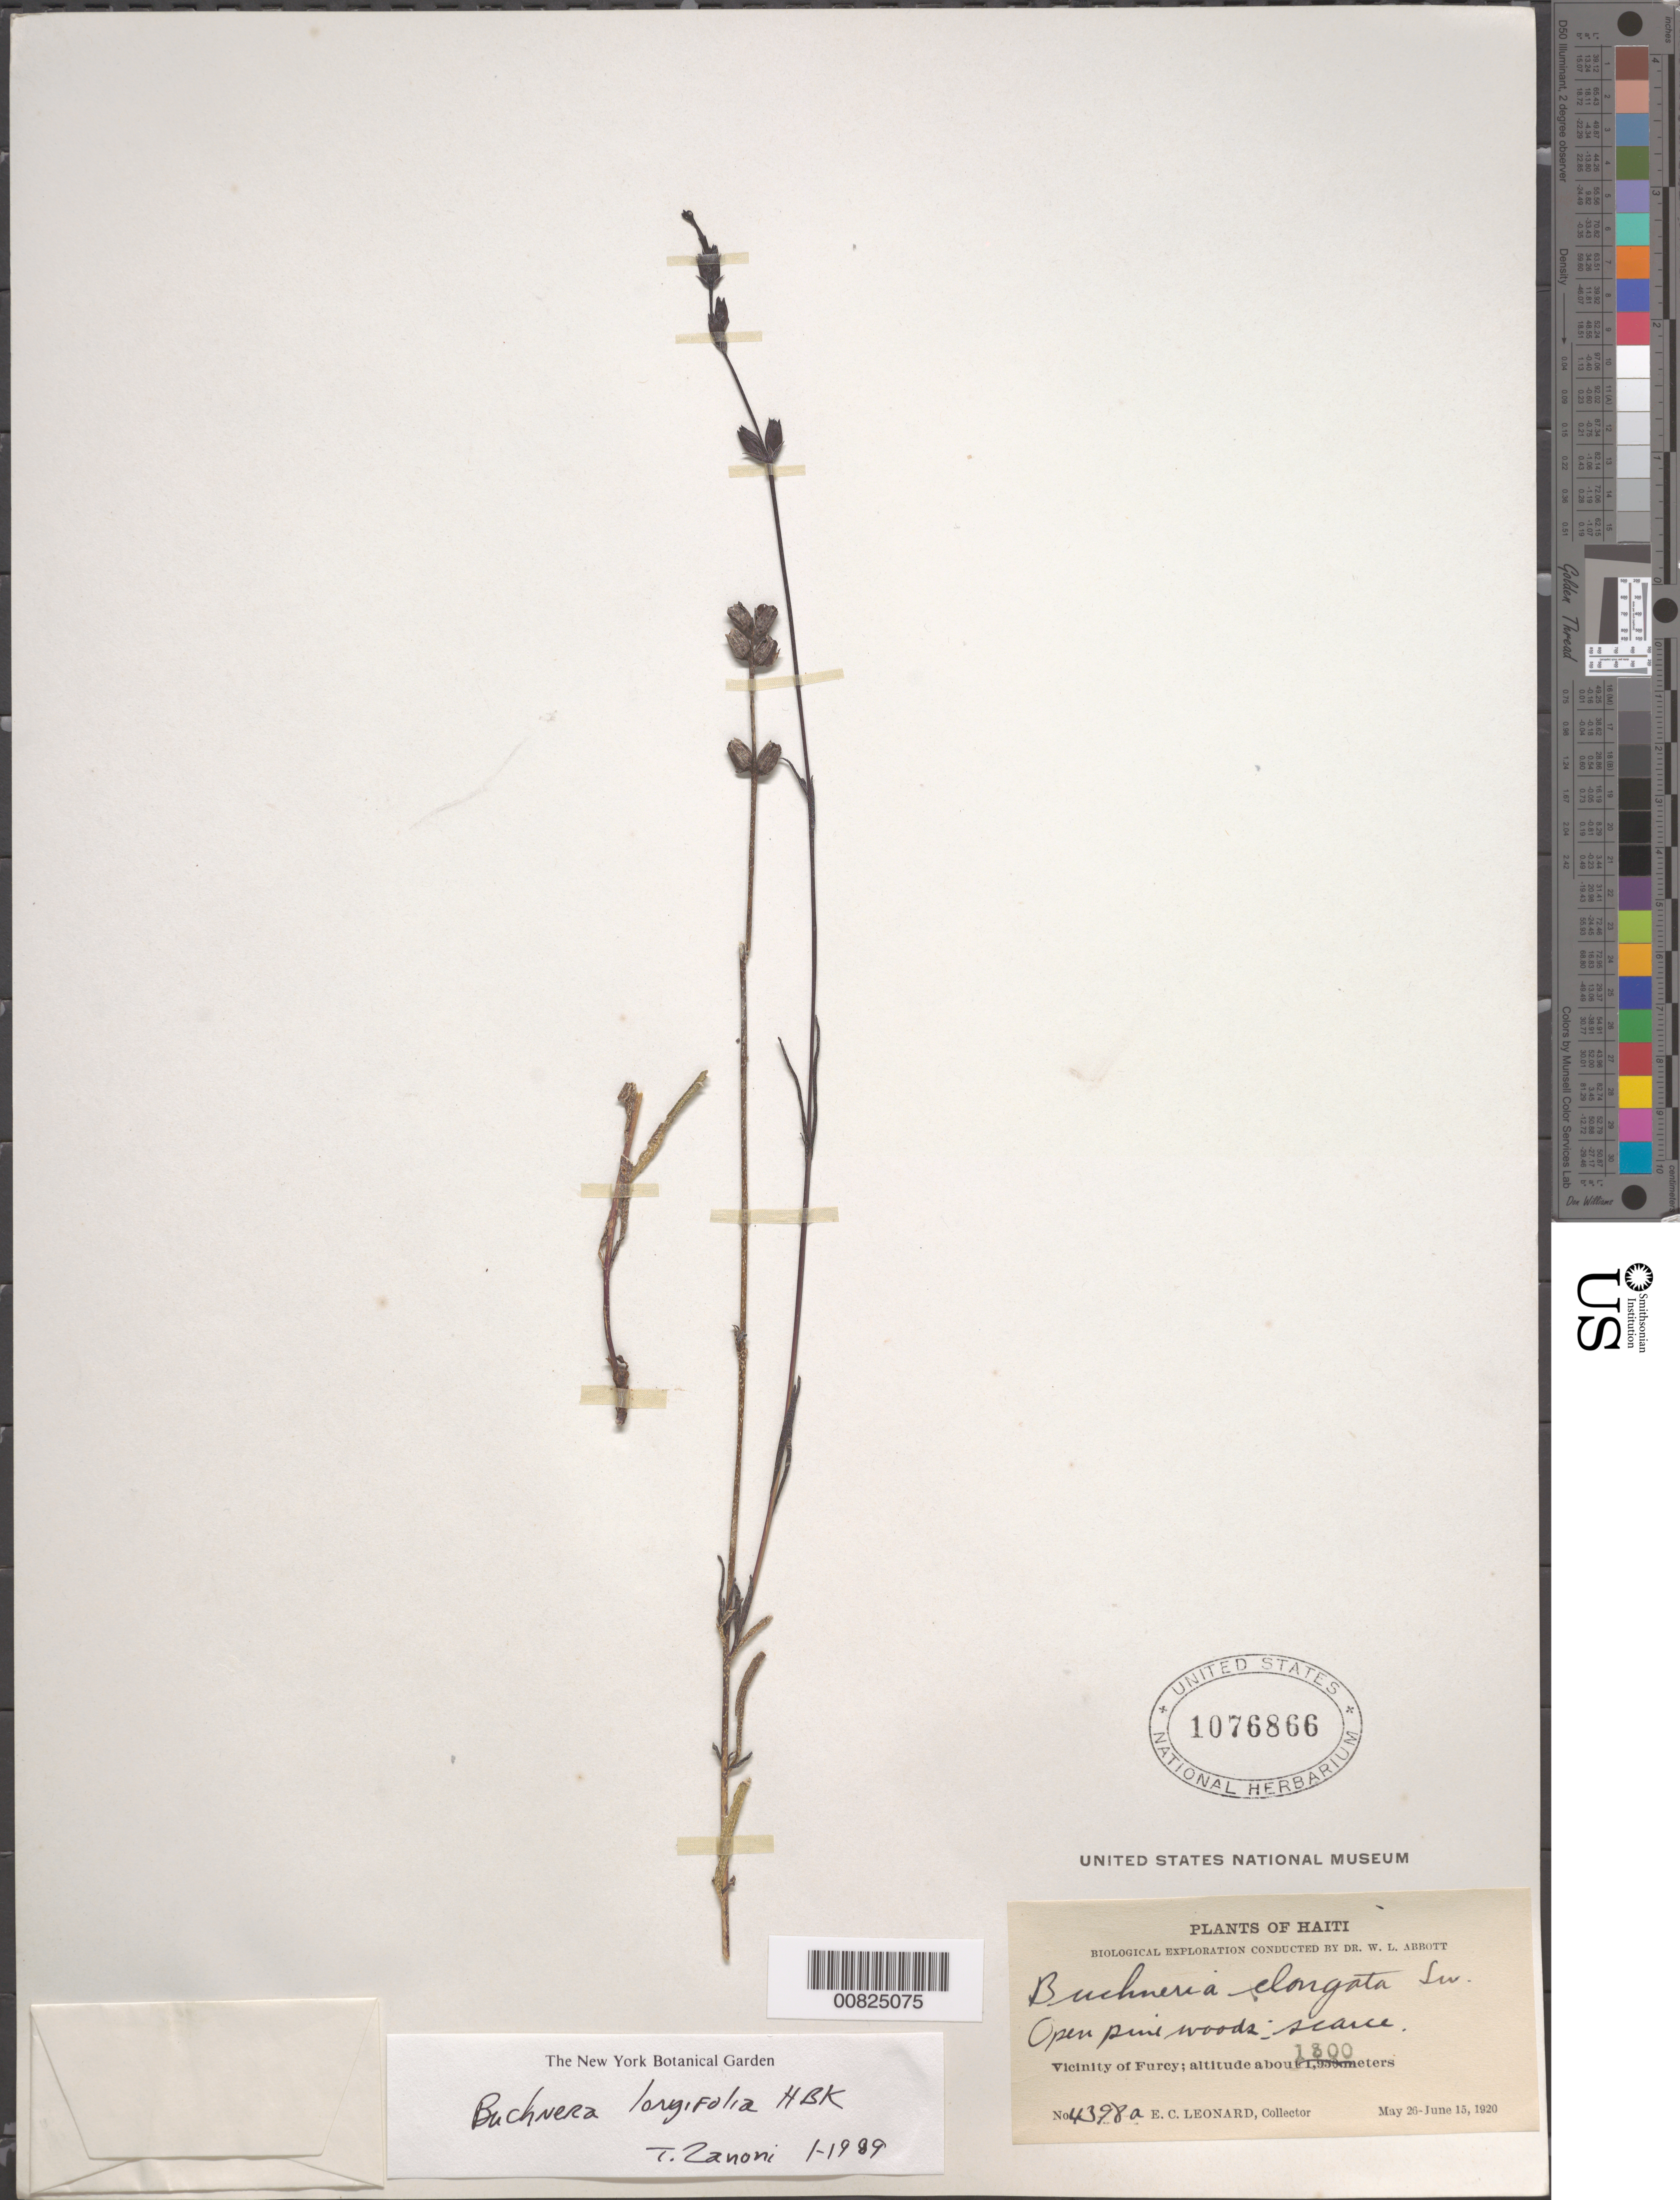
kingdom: Plantae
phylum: Tracheophyta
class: Magnoliopsida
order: Lamiales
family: Orobanchaceae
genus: Buchnera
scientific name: Buchnera longifolia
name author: Kunth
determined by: Zanoni, T. A., (NY), New York Botanical Garden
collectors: E. C. Leonard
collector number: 4398A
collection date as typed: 26 May 1920 to 15 Jun 1920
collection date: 1920-05-26/1920-06-15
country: Haiti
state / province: Ouest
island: Hispaniola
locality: Vicinity of Furcy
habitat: Open pine woods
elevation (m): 1300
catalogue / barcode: US 1076866